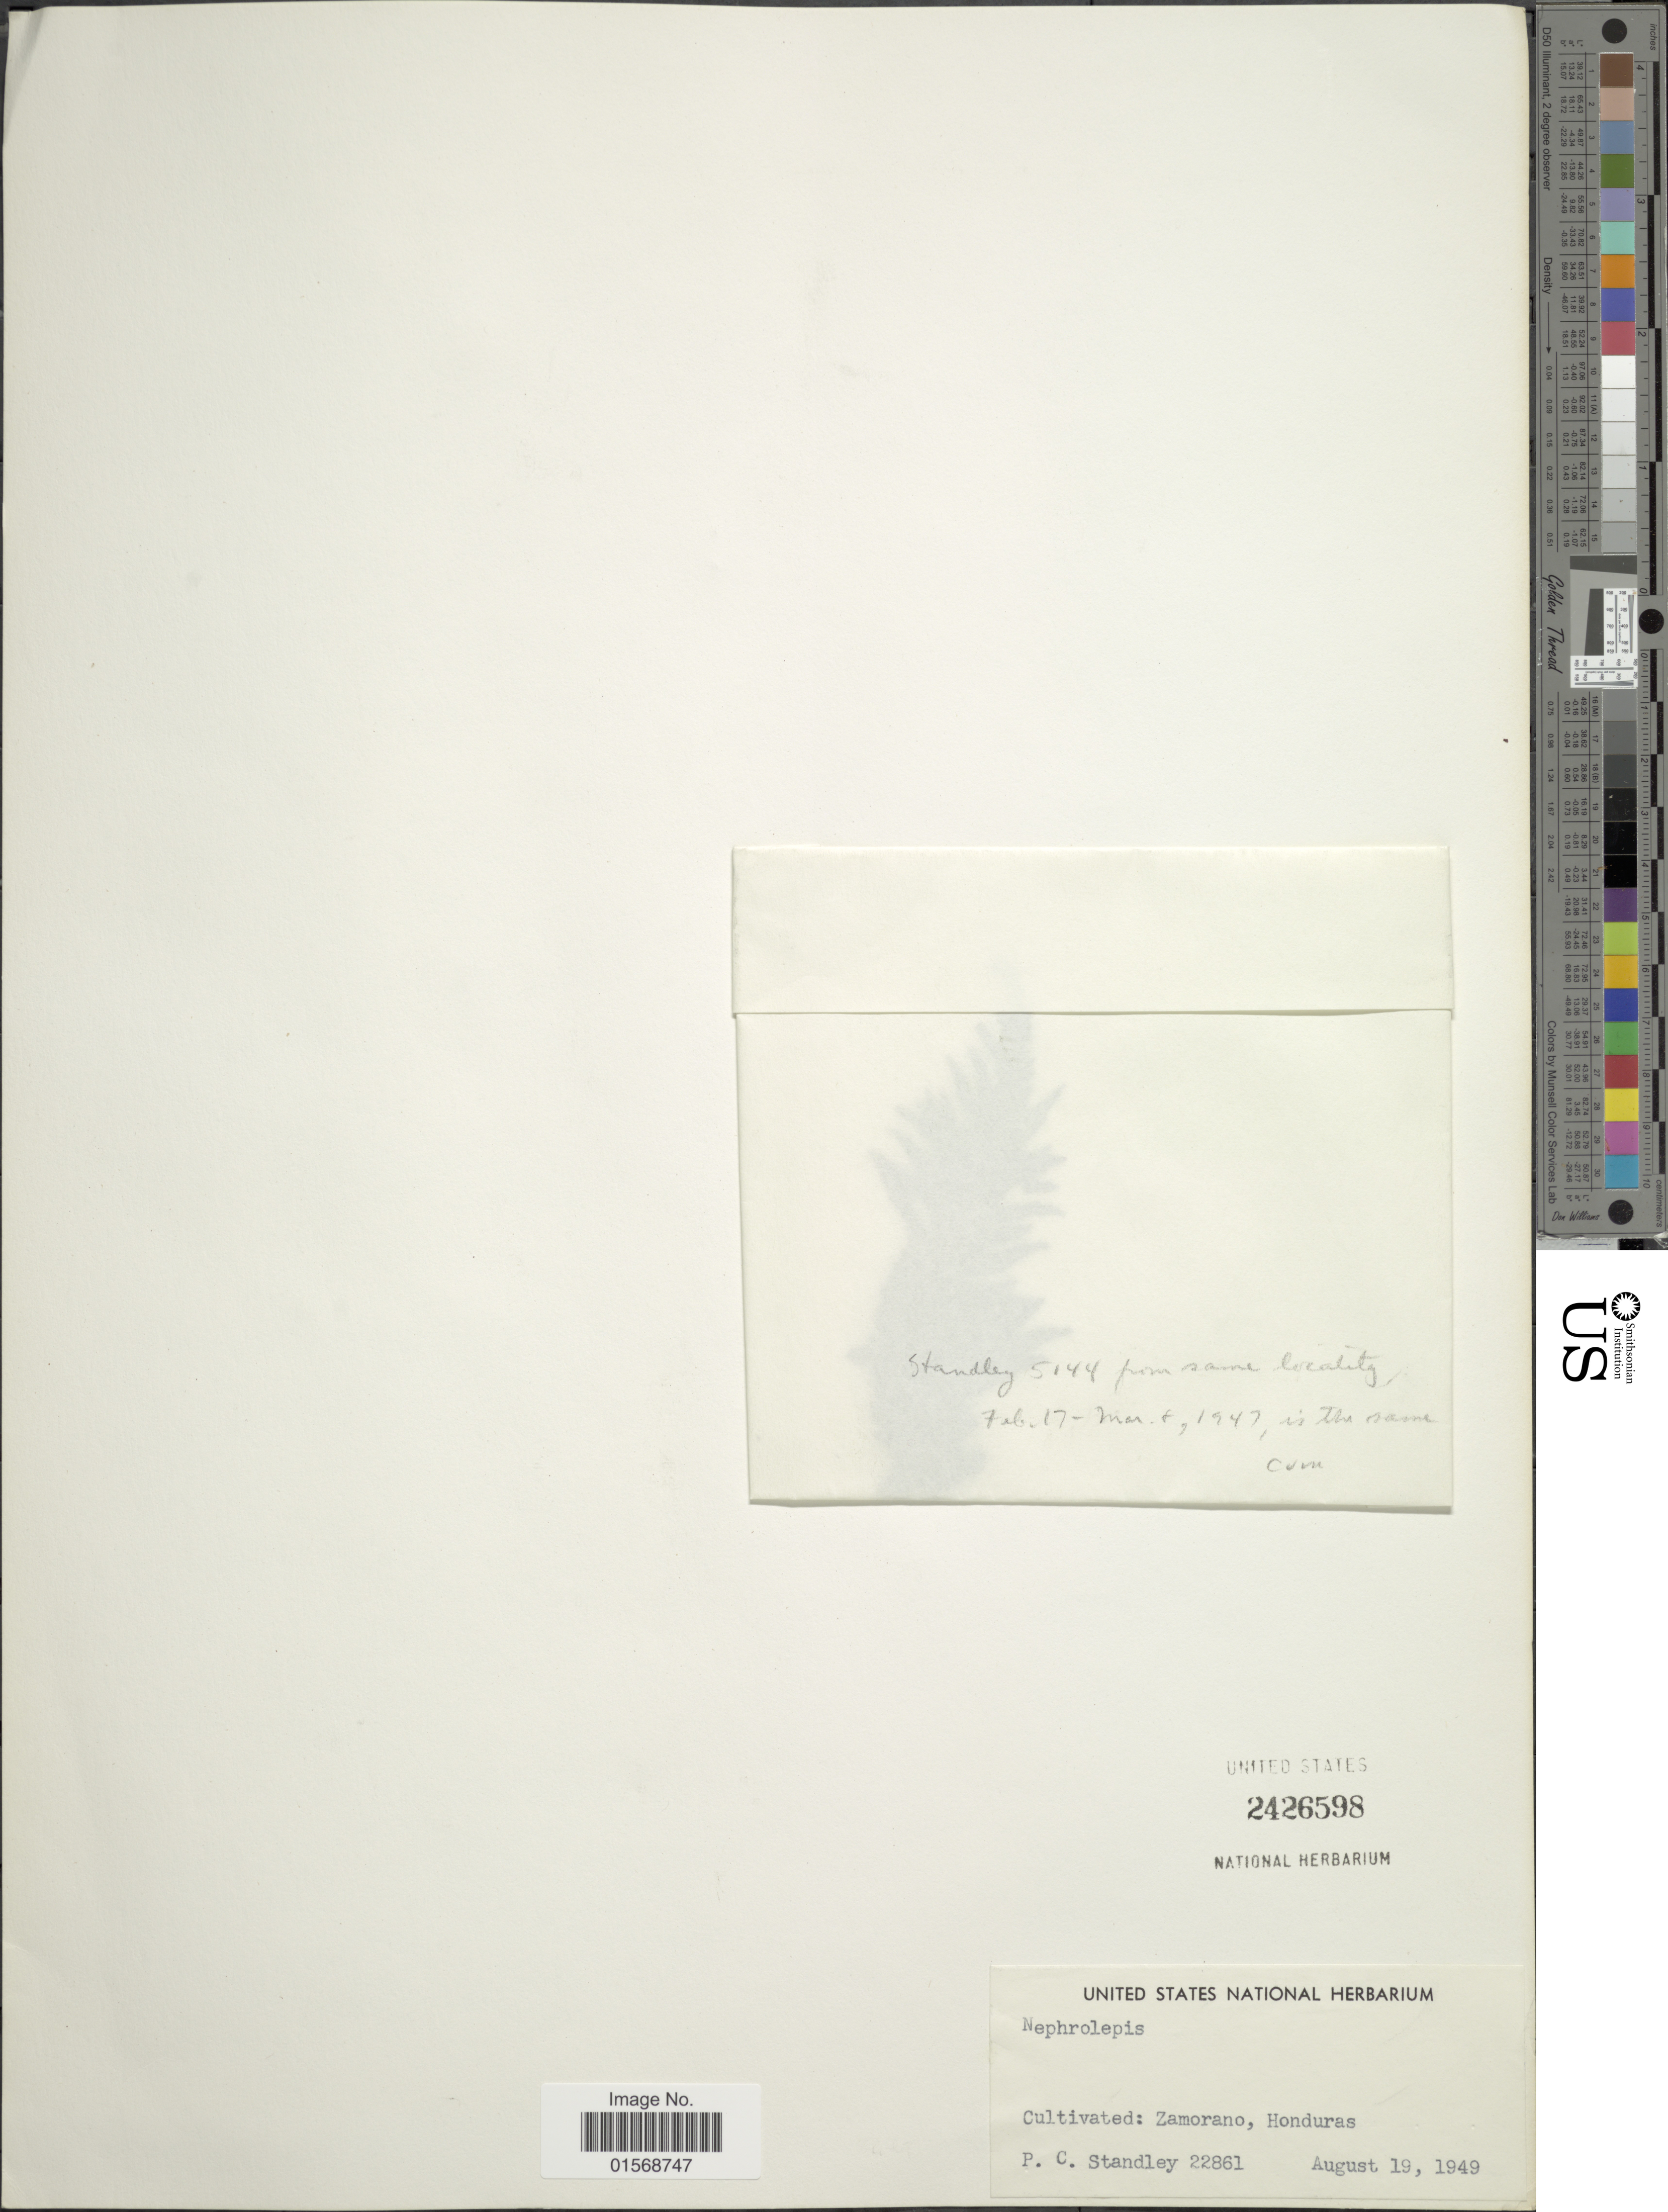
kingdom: Plantae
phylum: Tracheophyta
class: Polypodiopsida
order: Polypodiales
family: Nephrolepidaceae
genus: Nephrolepis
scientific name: Nephrolepis hirsutula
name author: (G. Forst.) C. Presl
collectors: P. C. Standley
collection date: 1949-08-19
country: Honduras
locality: Zamorano, Honduras.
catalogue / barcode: US 2426598